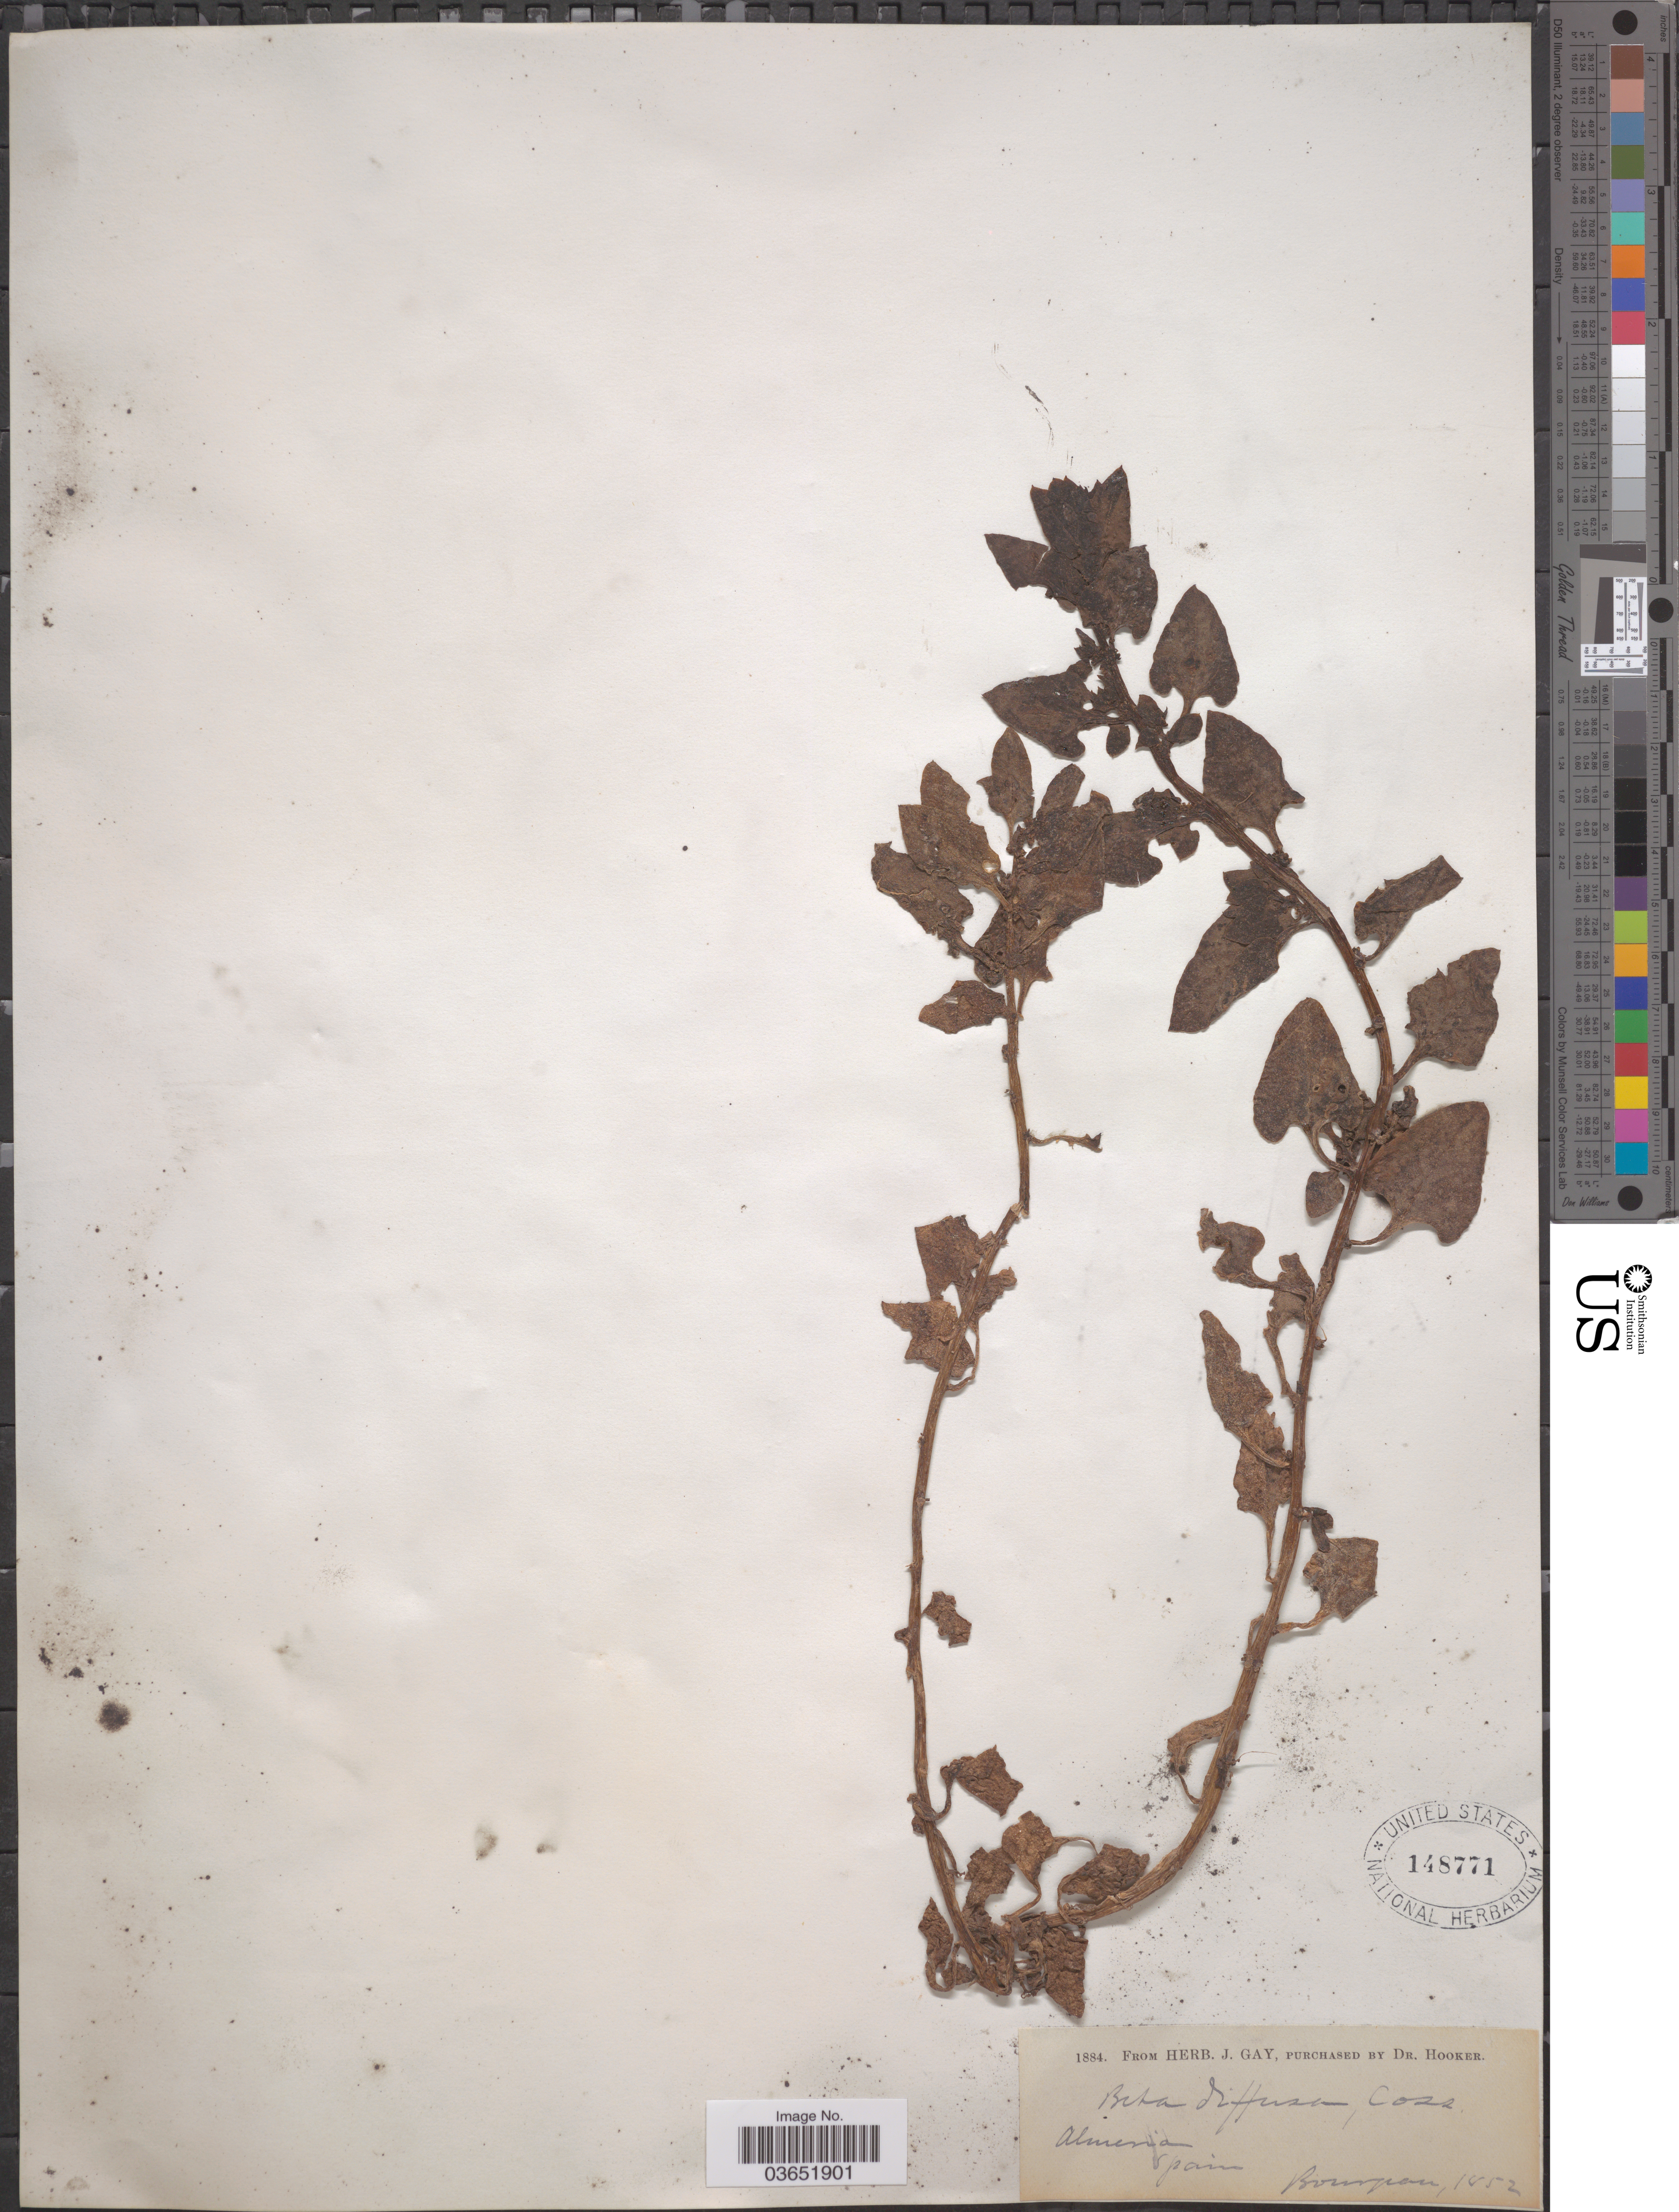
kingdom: Plantae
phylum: Tracheophyta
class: Magnoliopsida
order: Caryophyllales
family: Amaranthaceae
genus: Patellifolia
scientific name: Patellifolia procumbens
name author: (C. Sm. ex Hornem.) A.J. Scott et al.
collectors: -. Bourgeau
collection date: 1852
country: Spain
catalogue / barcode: US 148771